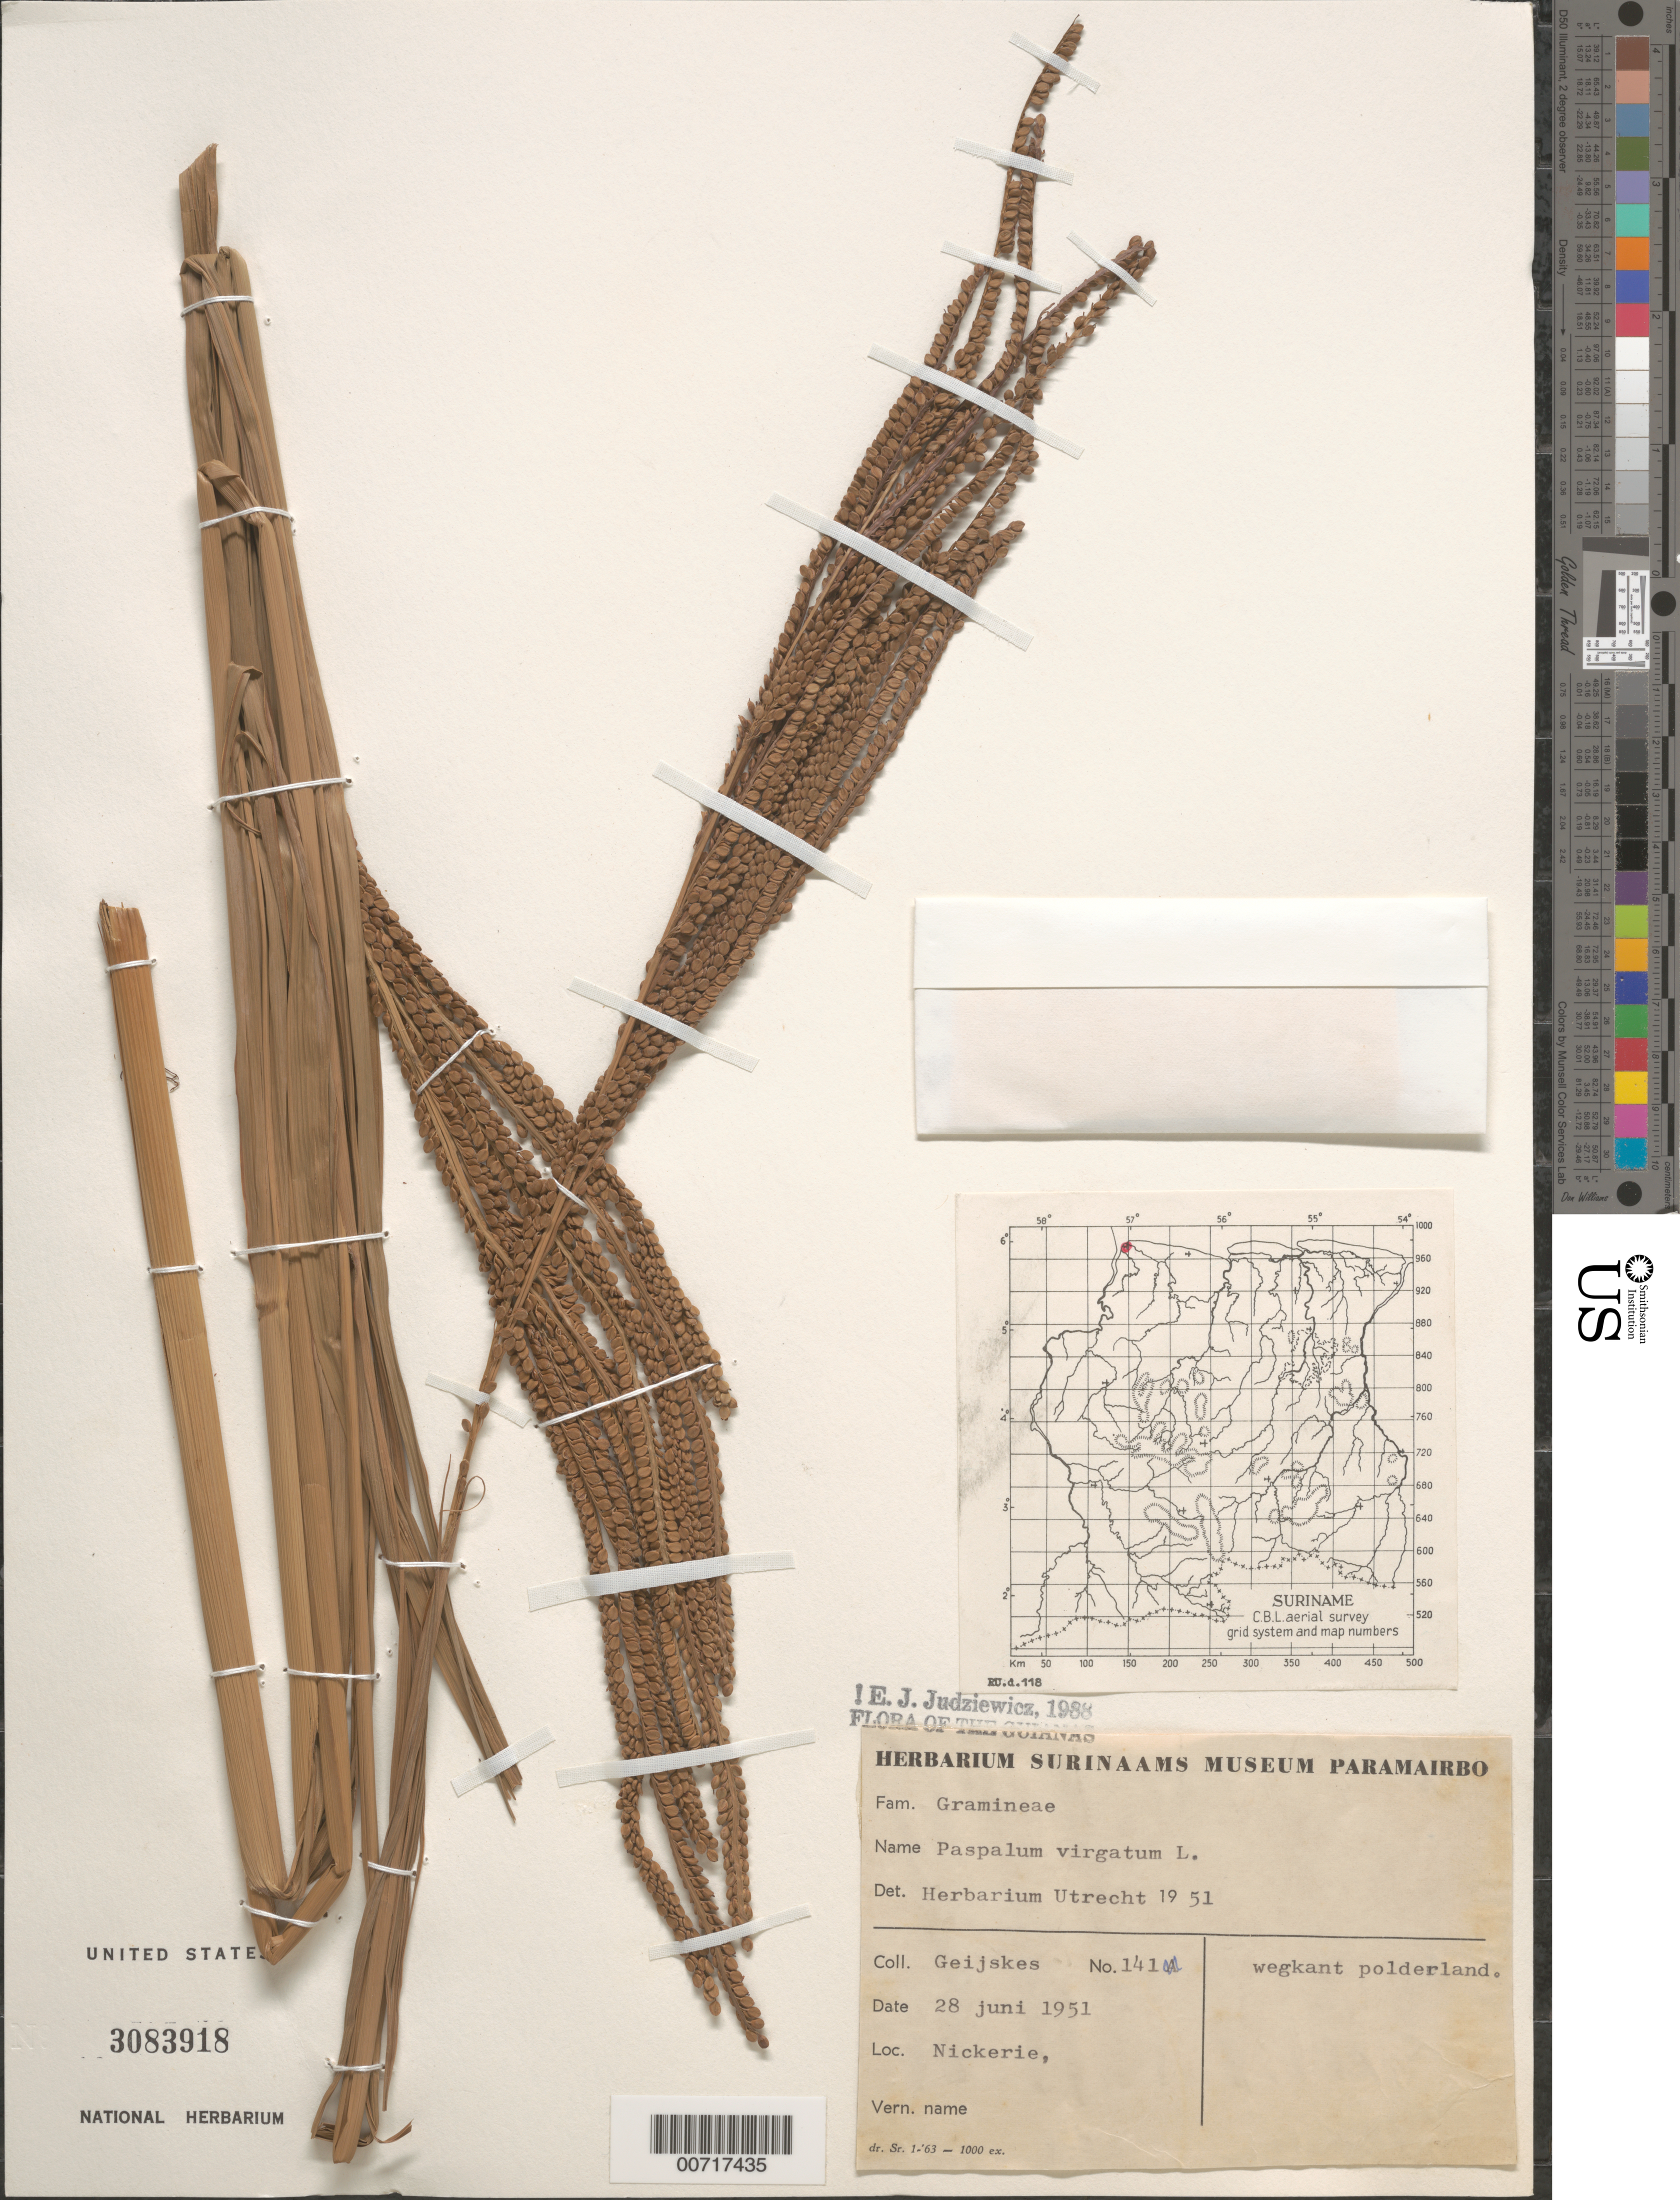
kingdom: Plantae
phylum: Tracheophyta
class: Liliopsida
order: Poales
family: Poaceae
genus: Paspalum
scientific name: Paspalum virgatum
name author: L.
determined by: Judziewicz, E. J.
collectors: D. Geijskes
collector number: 141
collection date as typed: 28-Jun-51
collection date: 1951-06-28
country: Suriname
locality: Nickerie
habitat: Wegkant polderland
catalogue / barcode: US 3083918